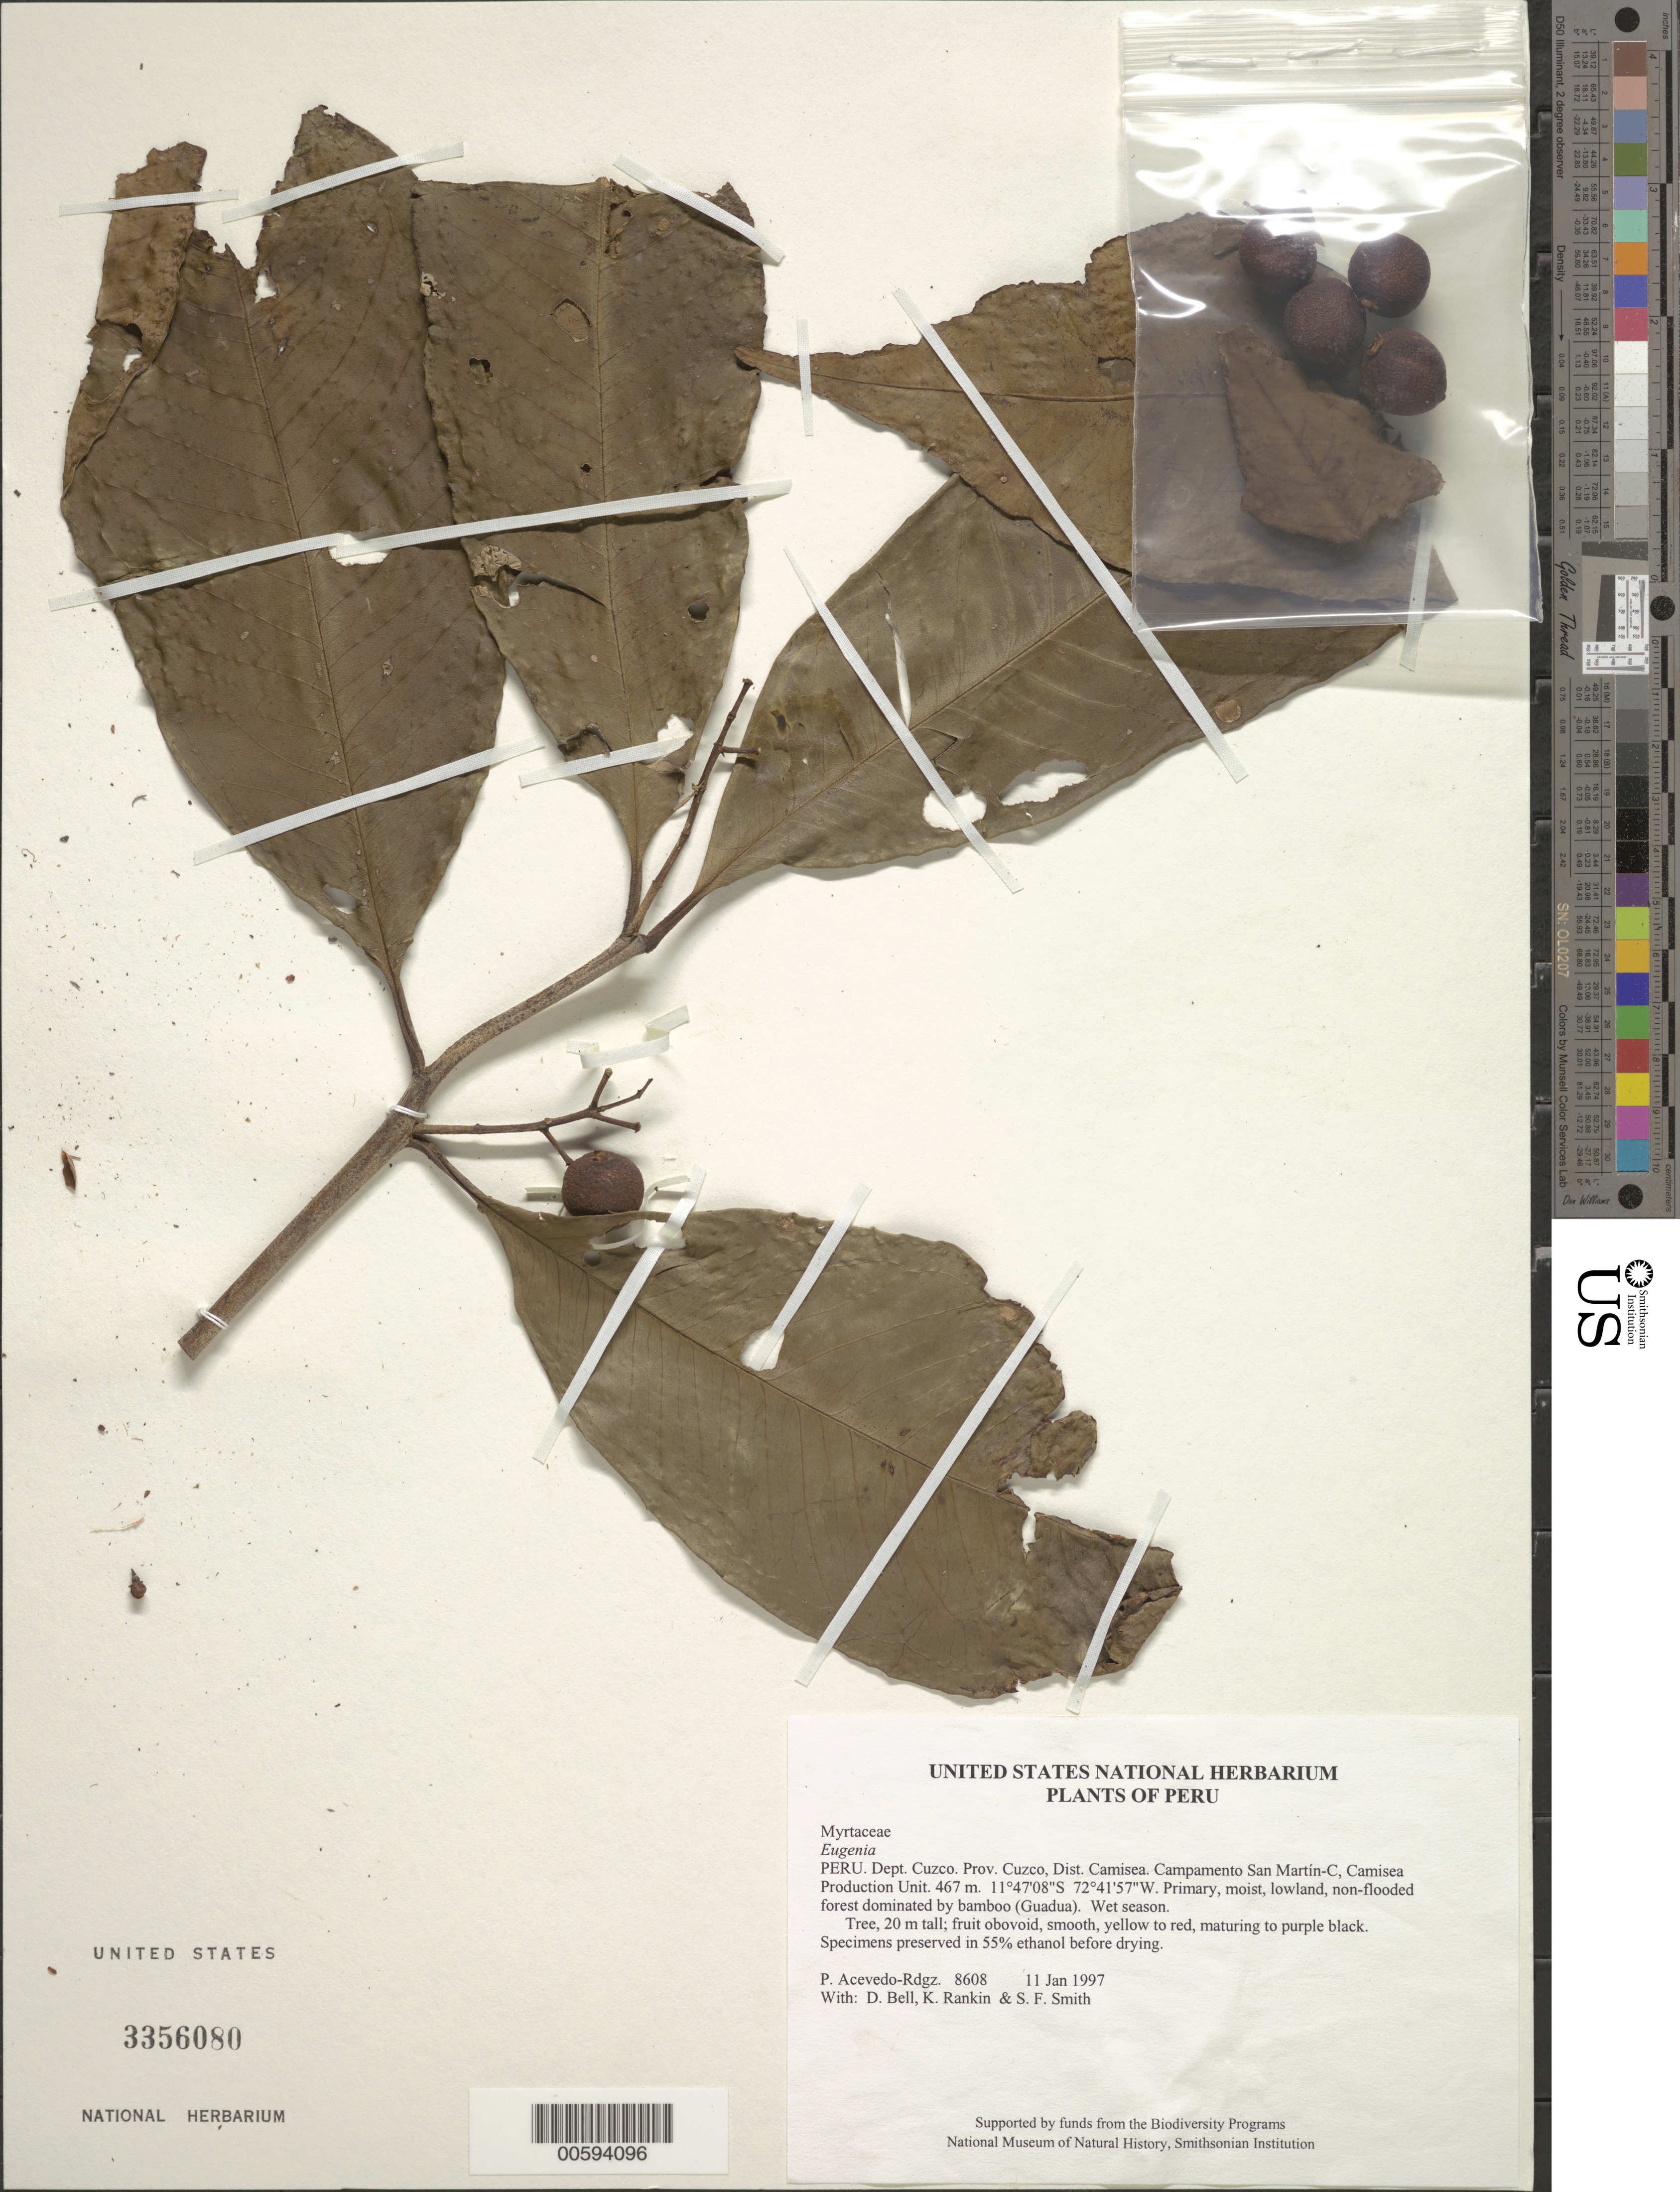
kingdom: Plantae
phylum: Tracheophyta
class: Magnoliopsida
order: Myrtales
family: Myrtaceae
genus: Eugenia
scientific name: Eugenia polystachya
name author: Rich.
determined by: Mazine, Fiorella F.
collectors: P. Acevedo-Rodr., D. A. Bell, K. B. Rankin & S.F. Smith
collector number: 8608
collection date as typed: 11 Jan 1997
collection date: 1997-01-11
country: Peru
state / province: Cusco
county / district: Cusco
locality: Districto Camisea, Campamento San Martín-C, Camisea Production Unit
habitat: Primary, moist, lowland, non-flooded forest dominated by bamboo (Guadua). Wet season.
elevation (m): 467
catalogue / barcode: US 3356080